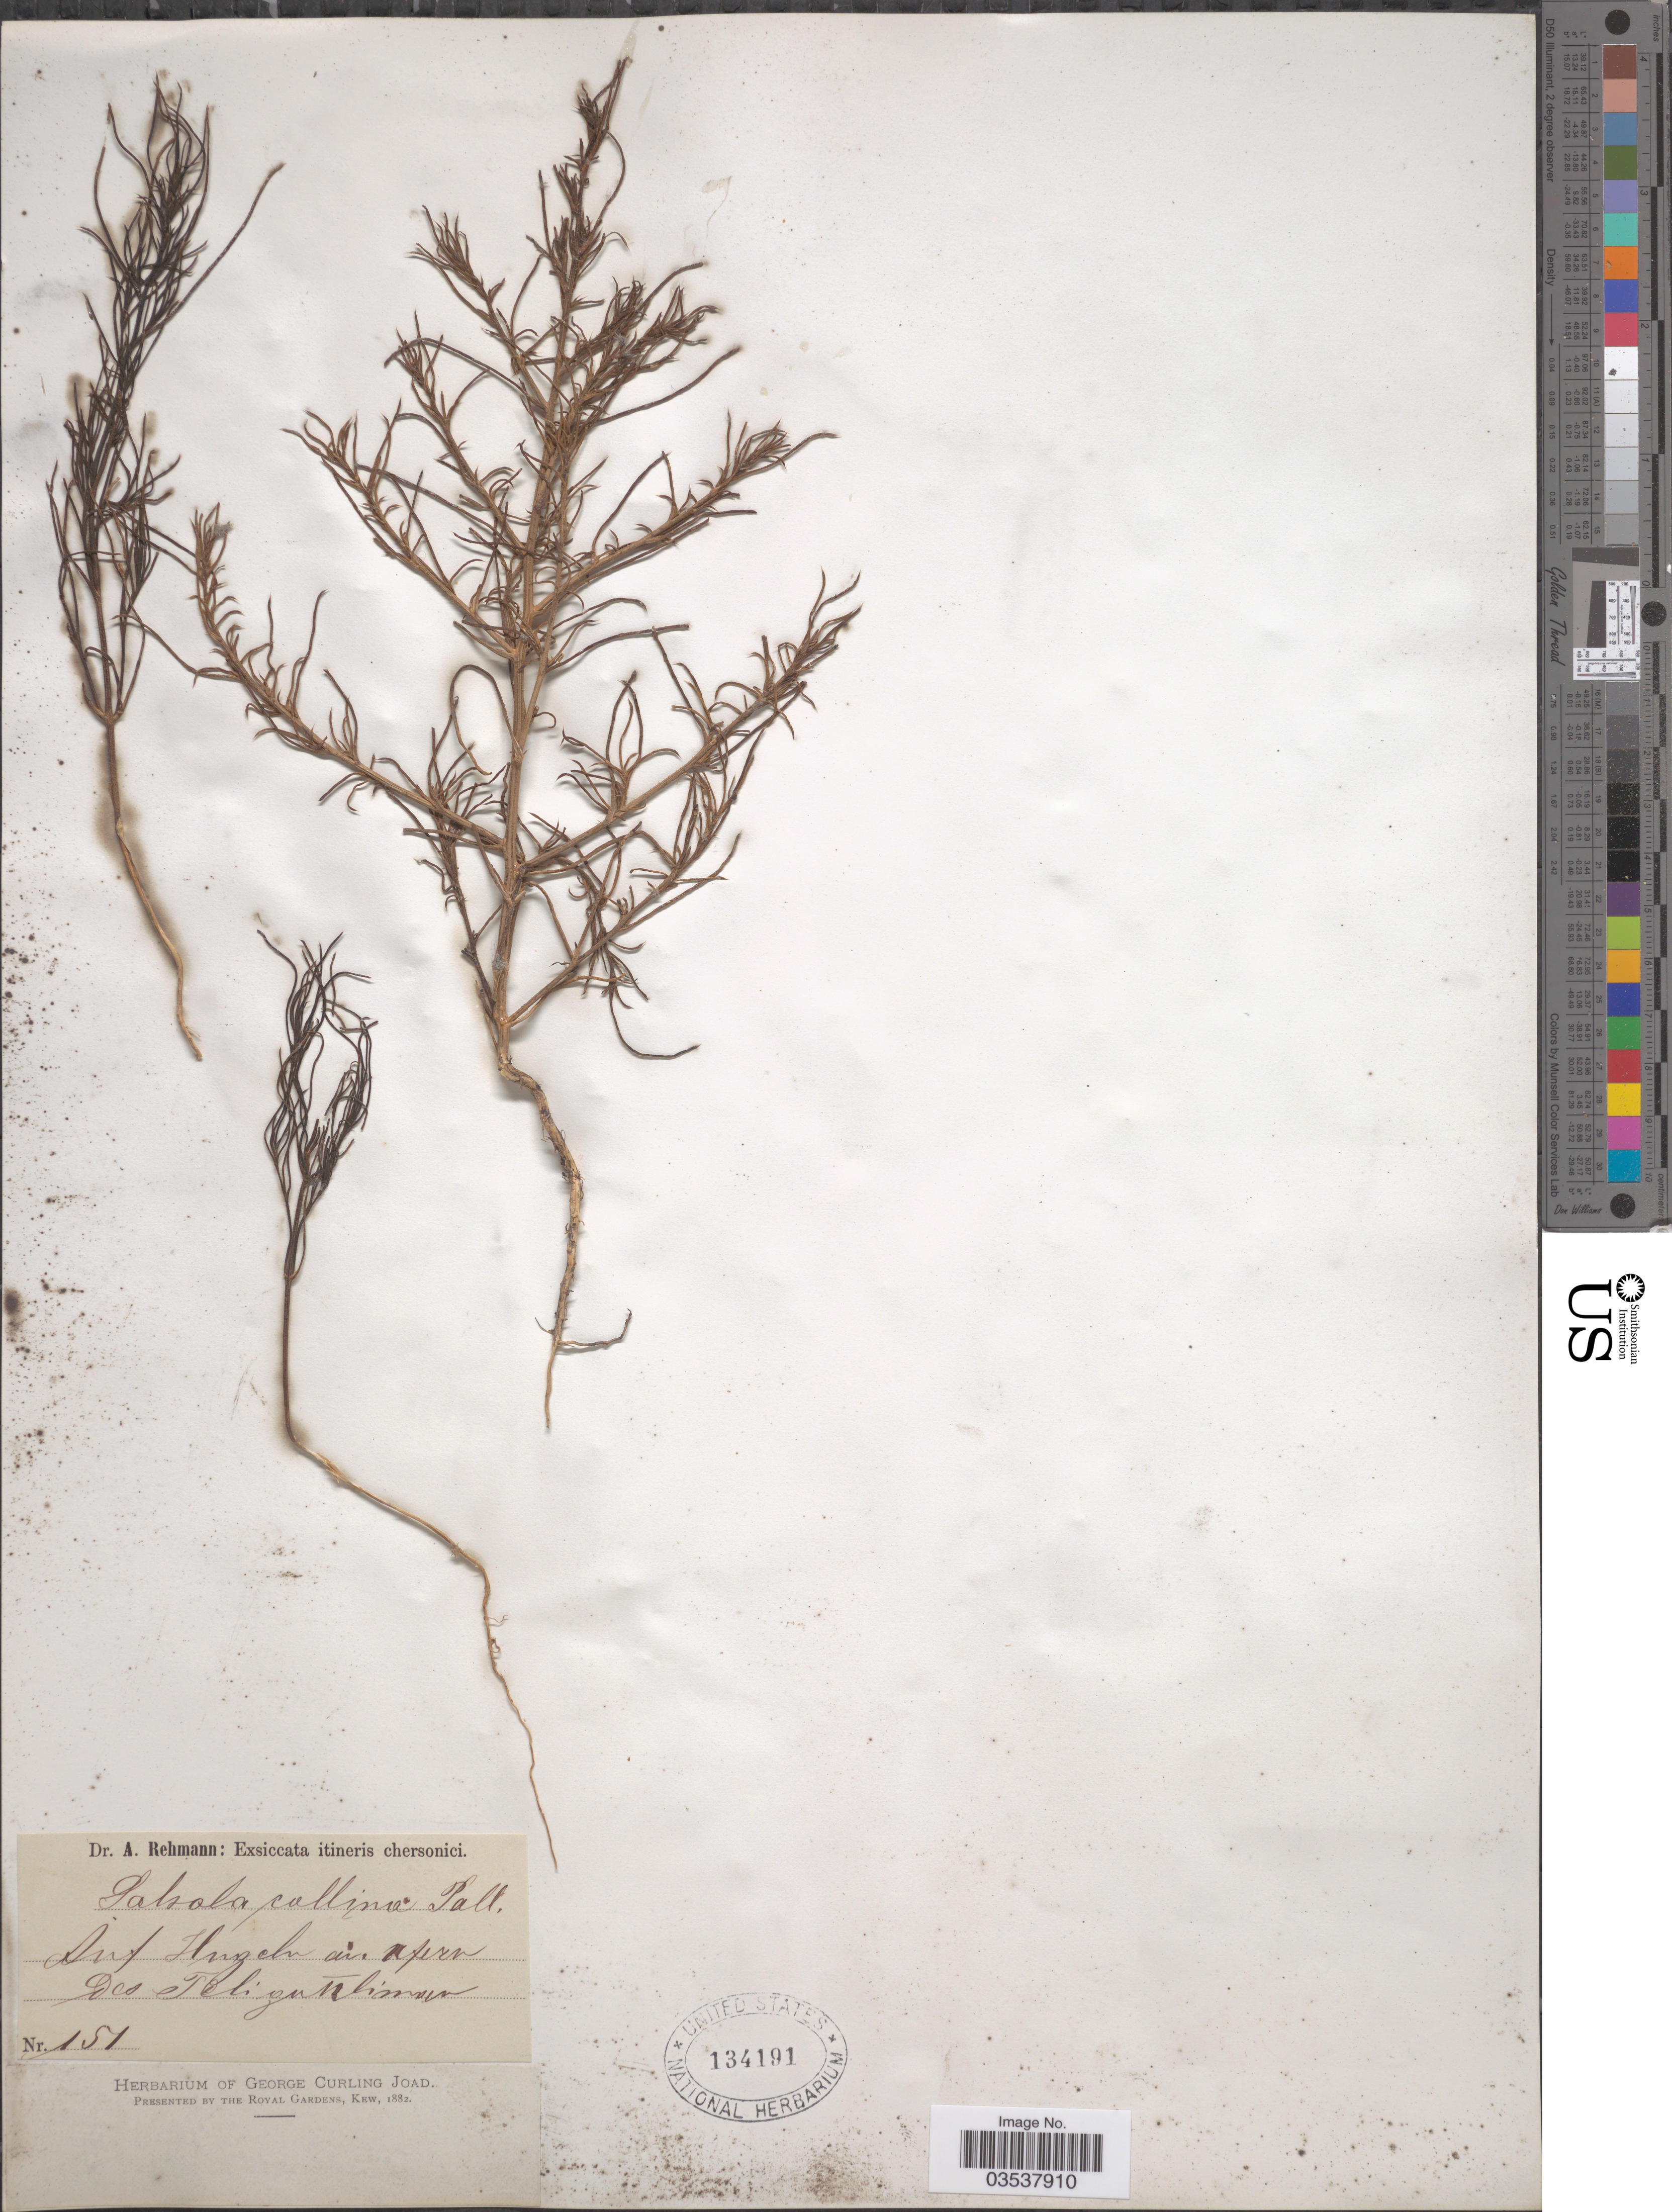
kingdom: Plantae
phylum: Tracheophyta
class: Magnoliopsida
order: Caryophyllales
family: Amaranthaceae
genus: Salsola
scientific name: Salsola collina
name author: Pall.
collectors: A. Rehmann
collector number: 151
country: Ukraine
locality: Itineris chersonici. [unsure placement] Auf Hugeln am ufern des Teligenuliman. [interpreted]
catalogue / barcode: US 134191